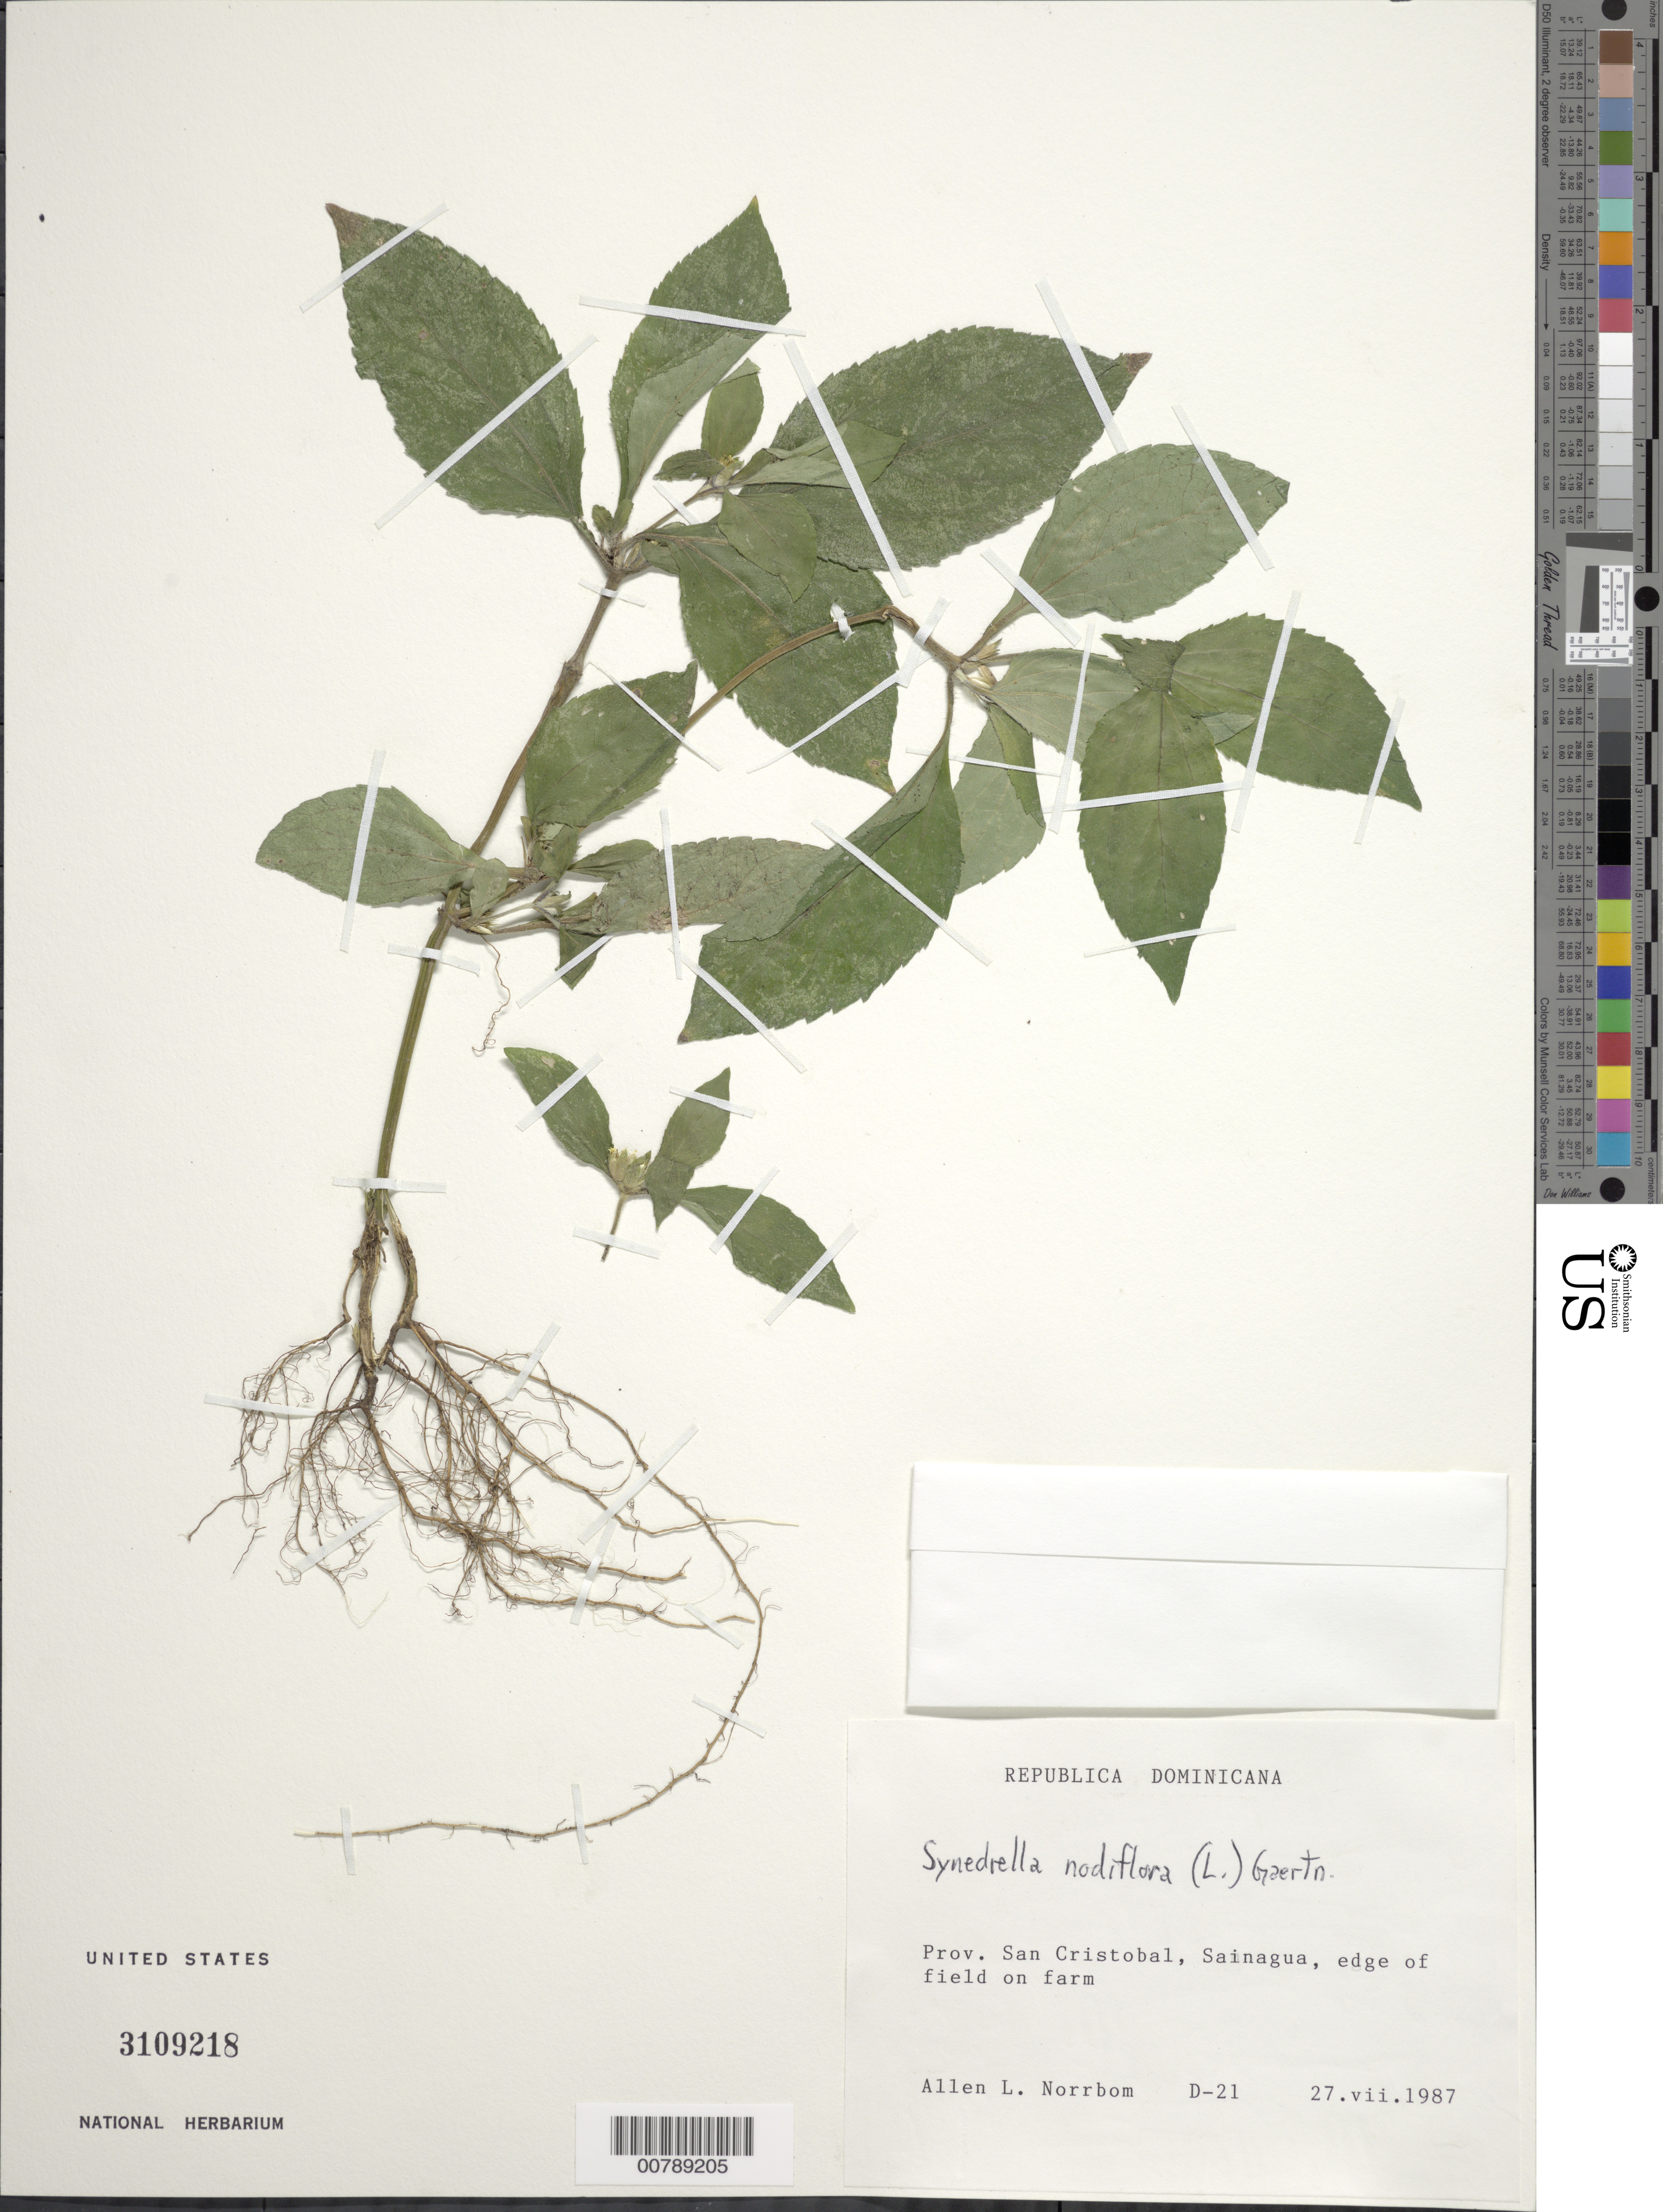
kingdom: Plantae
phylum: Tracheophyta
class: Magnoliopsida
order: Asterales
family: Asteraceae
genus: Synedrella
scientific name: Synedrella nodiflora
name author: (L.) Gaertn.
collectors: A. L. Norrbom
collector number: D 21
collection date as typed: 27 Jul 1987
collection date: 1987-07-27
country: Dominican Republic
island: Hispaniola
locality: Provincia San Cristobal, Sainagua, edge of field on farm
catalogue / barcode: US 3109218